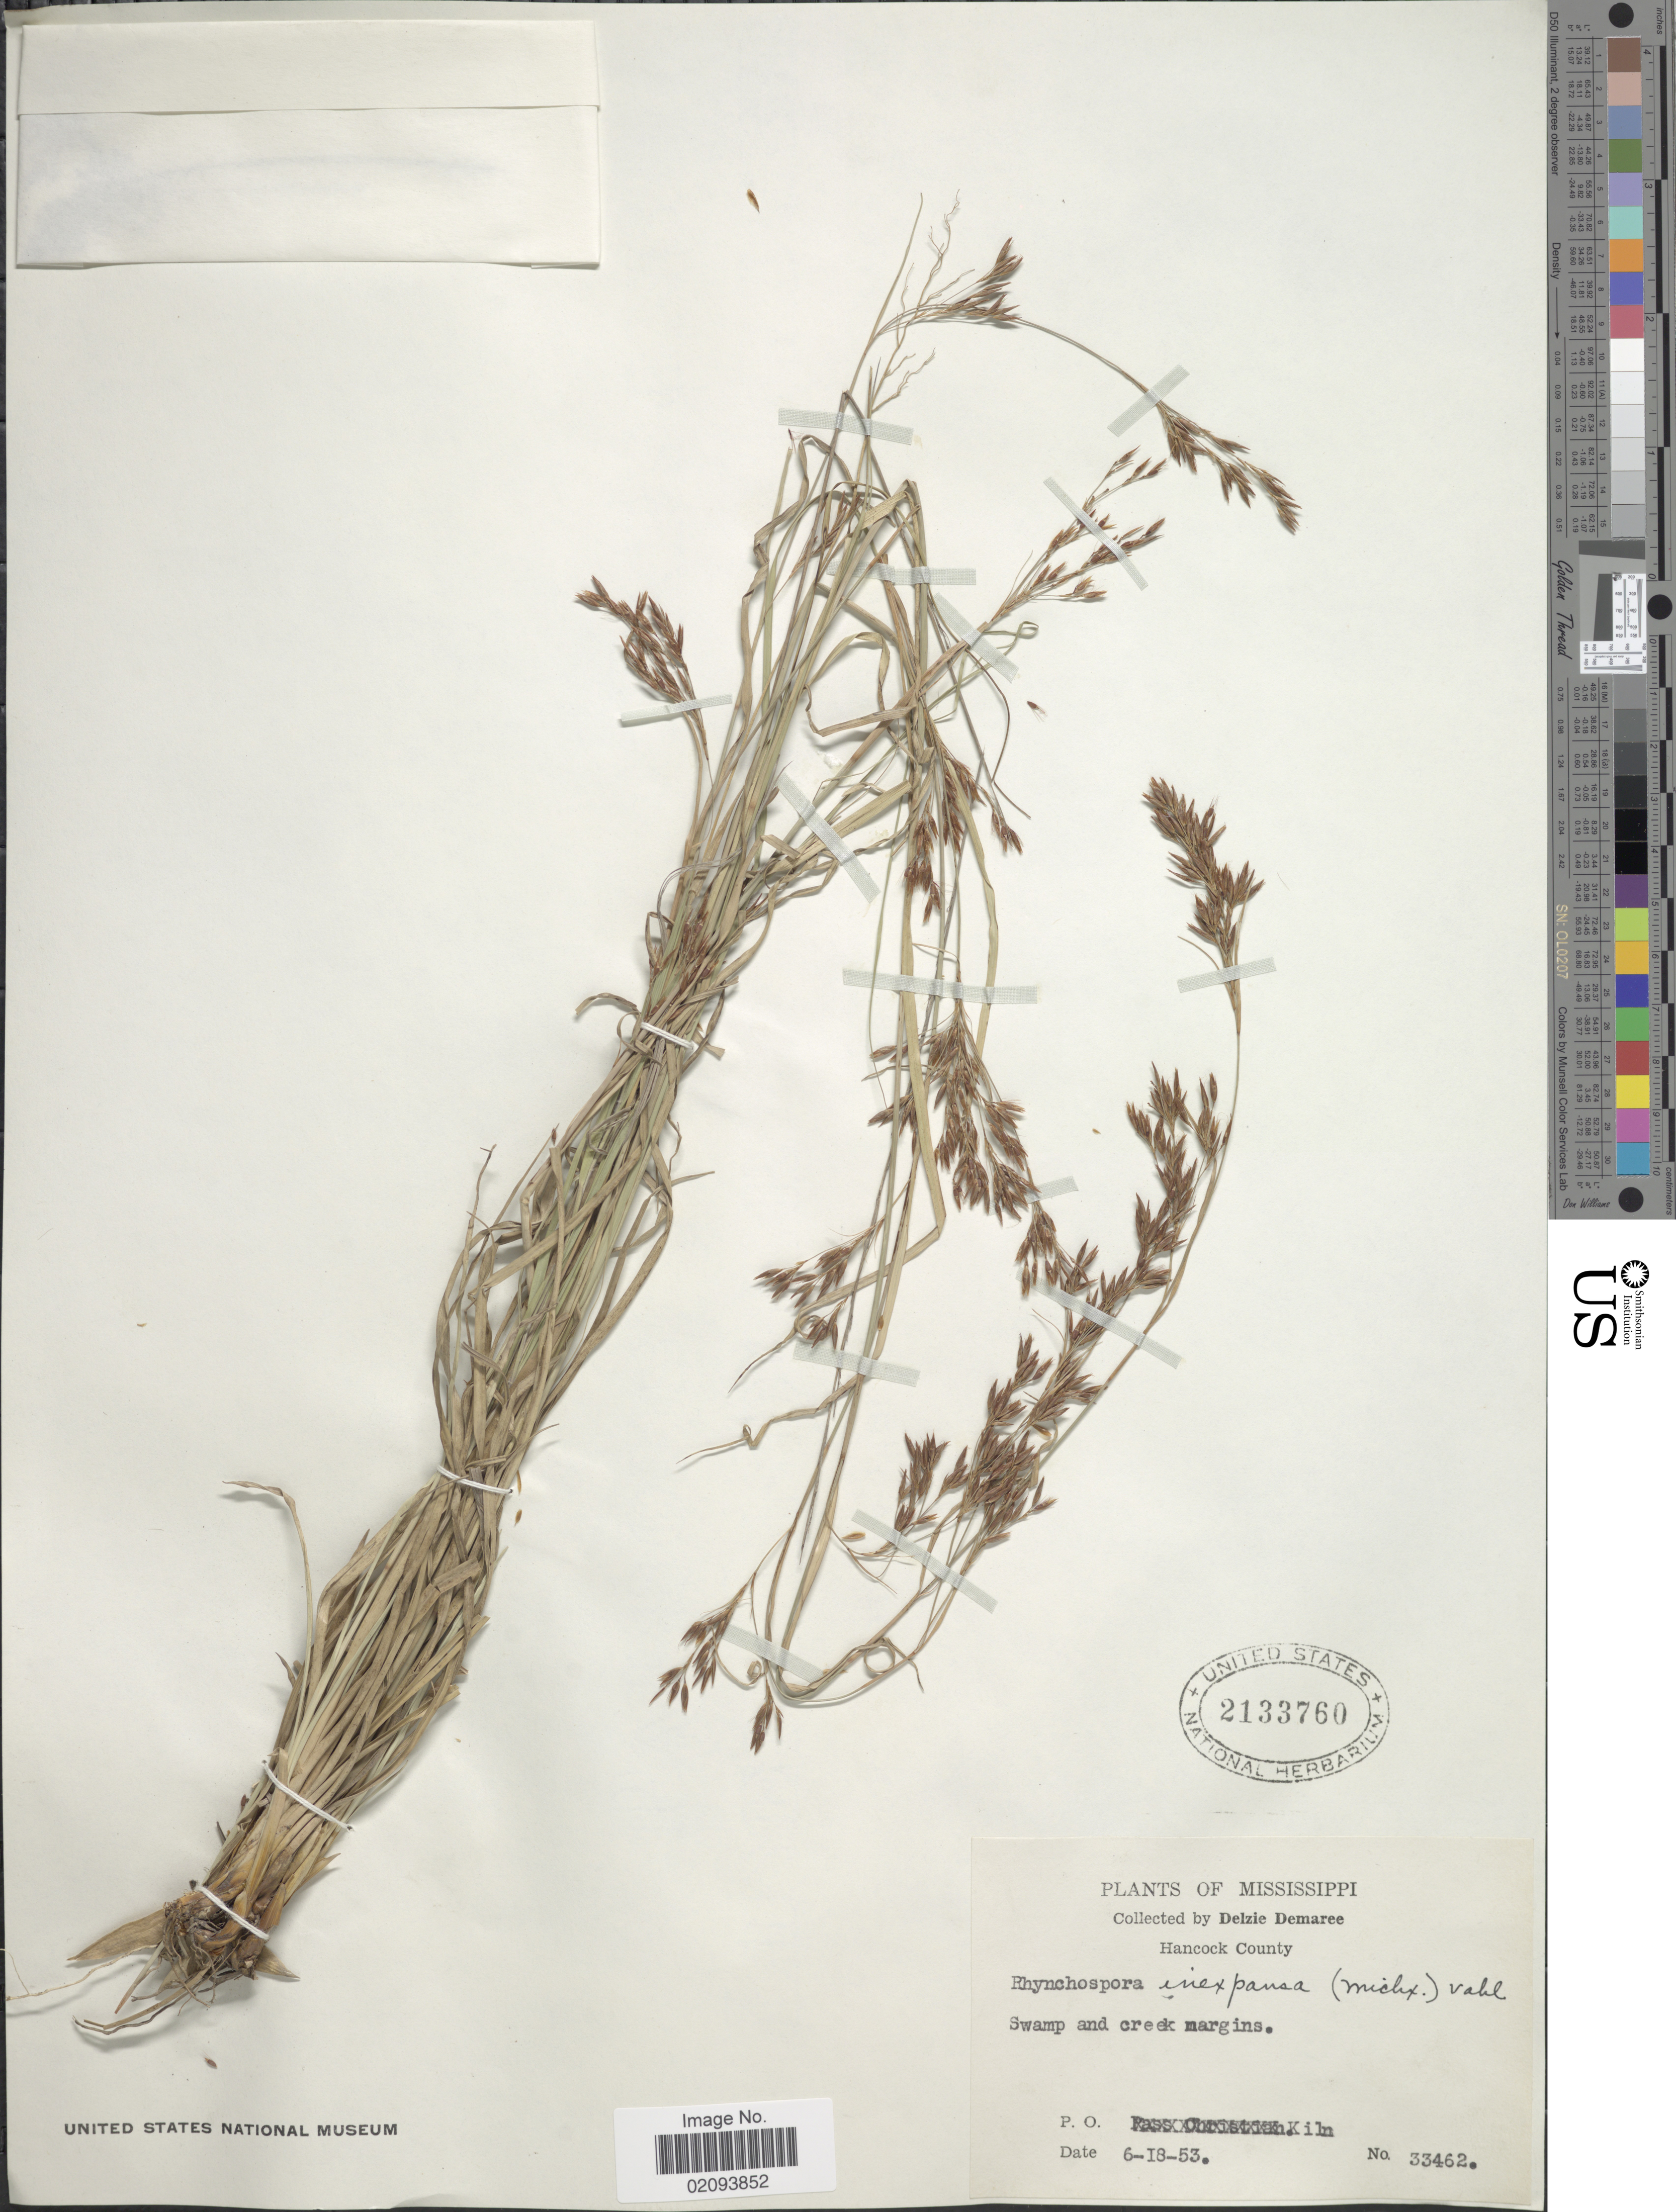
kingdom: Plantae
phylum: Tracheophyta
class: Liliopsida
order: Poales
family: Cyperaceae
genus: Rhynchospora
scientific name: Rhynchospora inexpansa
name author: (Michx.) Vahl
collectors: D. Demaree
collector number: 33462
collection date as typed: Transcribed d/m/y: 18/6/53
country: United States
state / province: Mississippi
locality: Hancock County. Swamp and creek margins. P.O. Kiln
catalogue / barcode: US 2133760